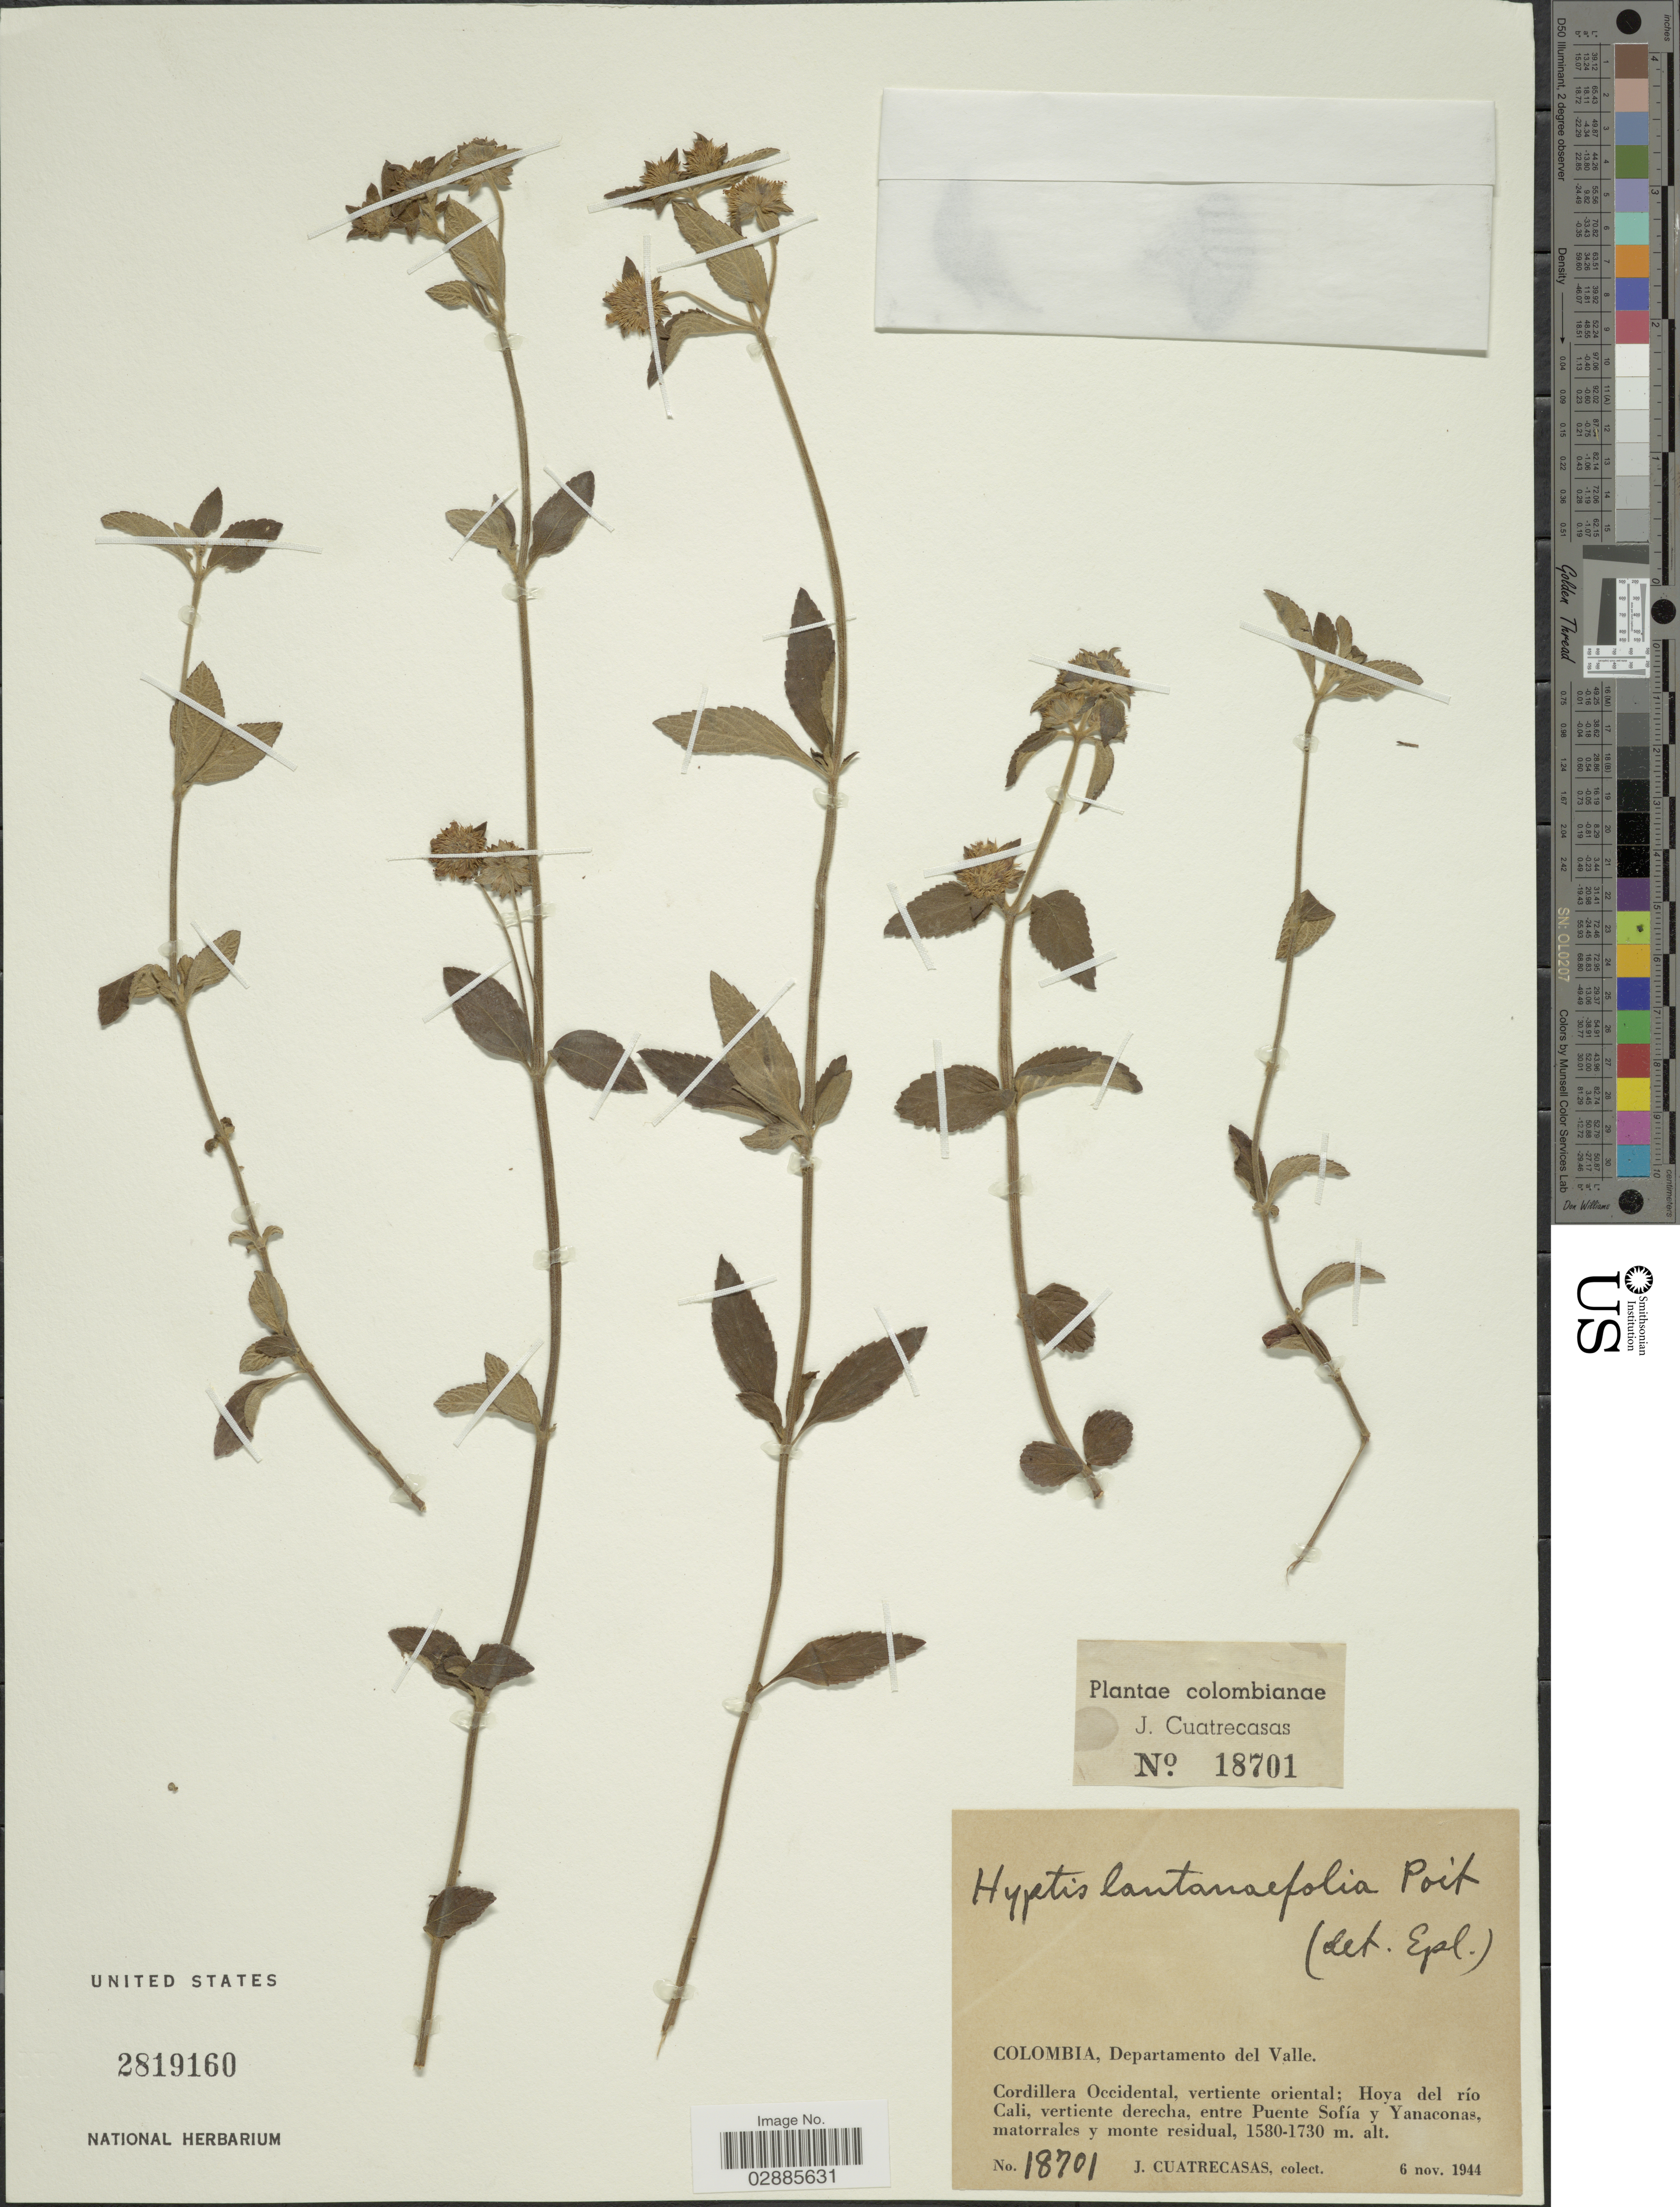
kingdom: Plantae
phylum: Tracheophyta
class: Magnoliopsida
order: Lamiales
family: Lamiaceae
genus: Hyptis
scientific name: Hyptis lantanifolia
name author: Poit.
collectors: J. Cuatrecasas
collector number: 18701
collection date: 1944-11-06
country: Colombia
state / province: Valle del Cauca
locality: Departamento del Valle. Cordillera Occidental, vertiente oriental; Hoyal del río Cali, vertiente derecha, entre Puente Sofía y Yanaconas.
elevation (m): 1580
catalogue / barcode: US 2819160